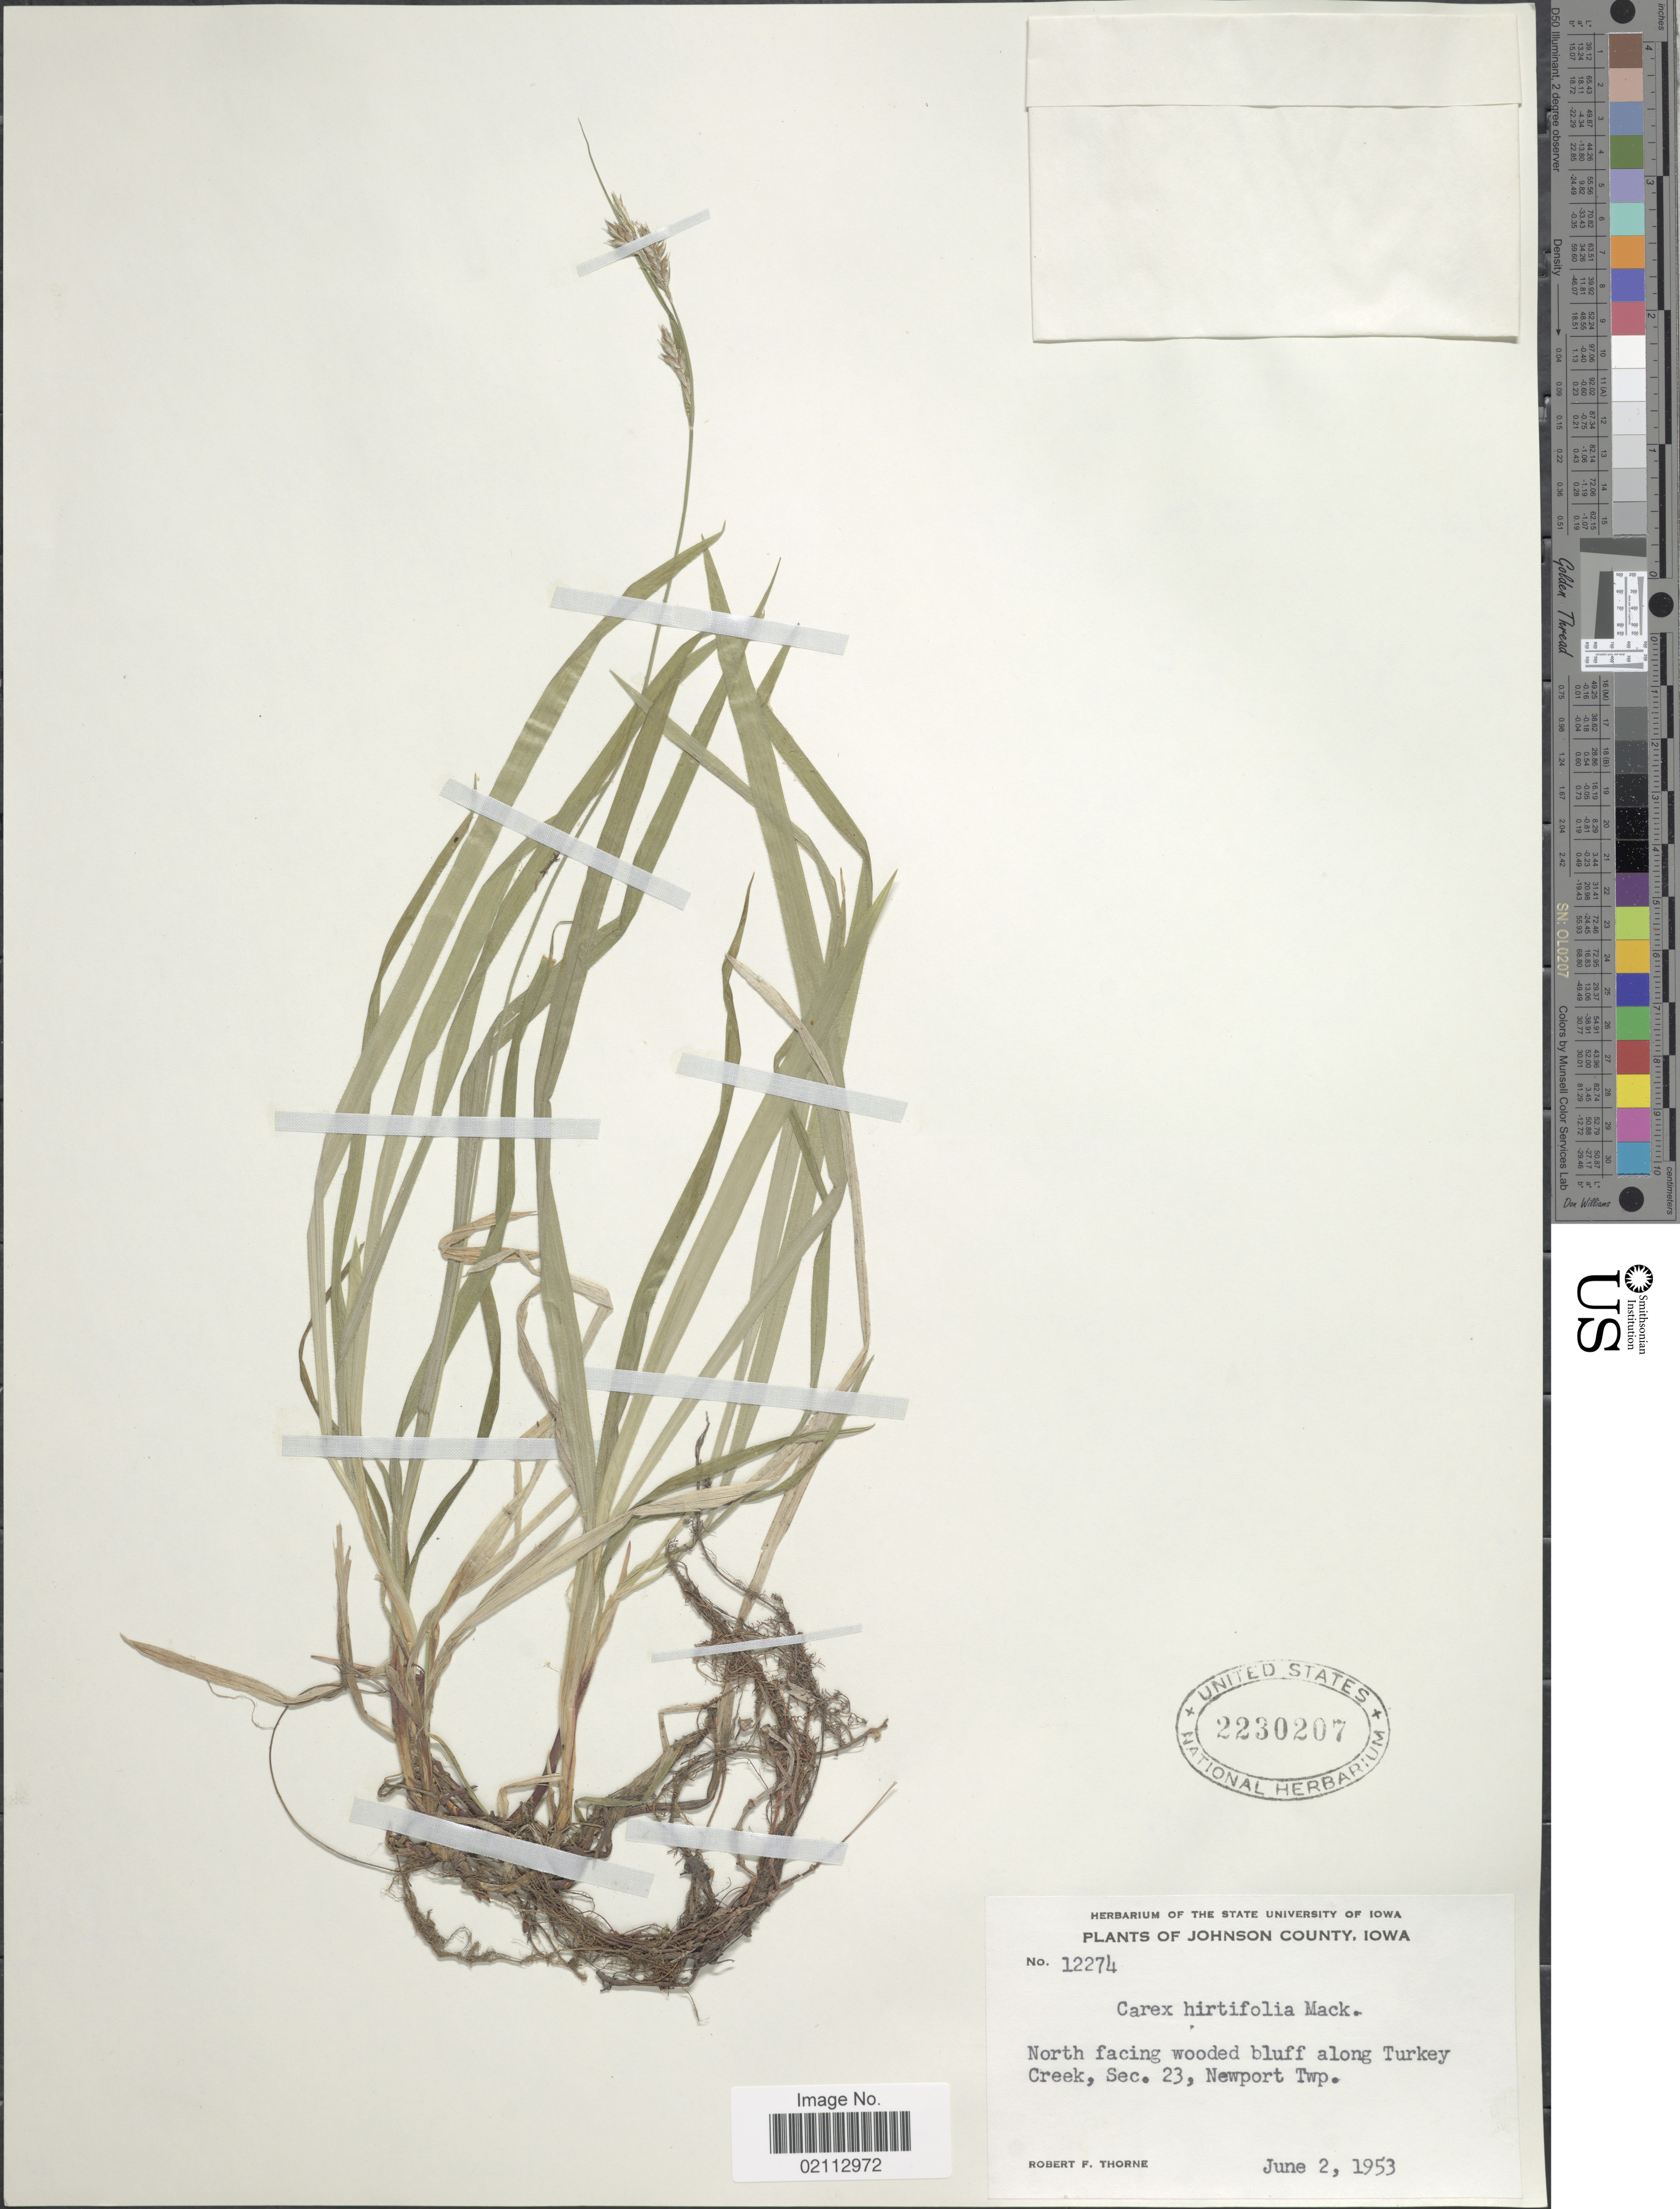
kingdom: Plantae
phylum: Tracheophyta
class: Liliopsida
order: Poales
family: Cyperaceae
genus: Carex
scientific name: Carex hirtifolia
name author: Mack.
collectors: R. F. Thorne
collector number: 12274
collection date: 1953-06-02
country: United States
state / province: Iowa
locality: Johnson County. North facing wooded bluff along Turkey Creek, Sec. 23, Newport Twp.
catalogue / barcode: US 2230207